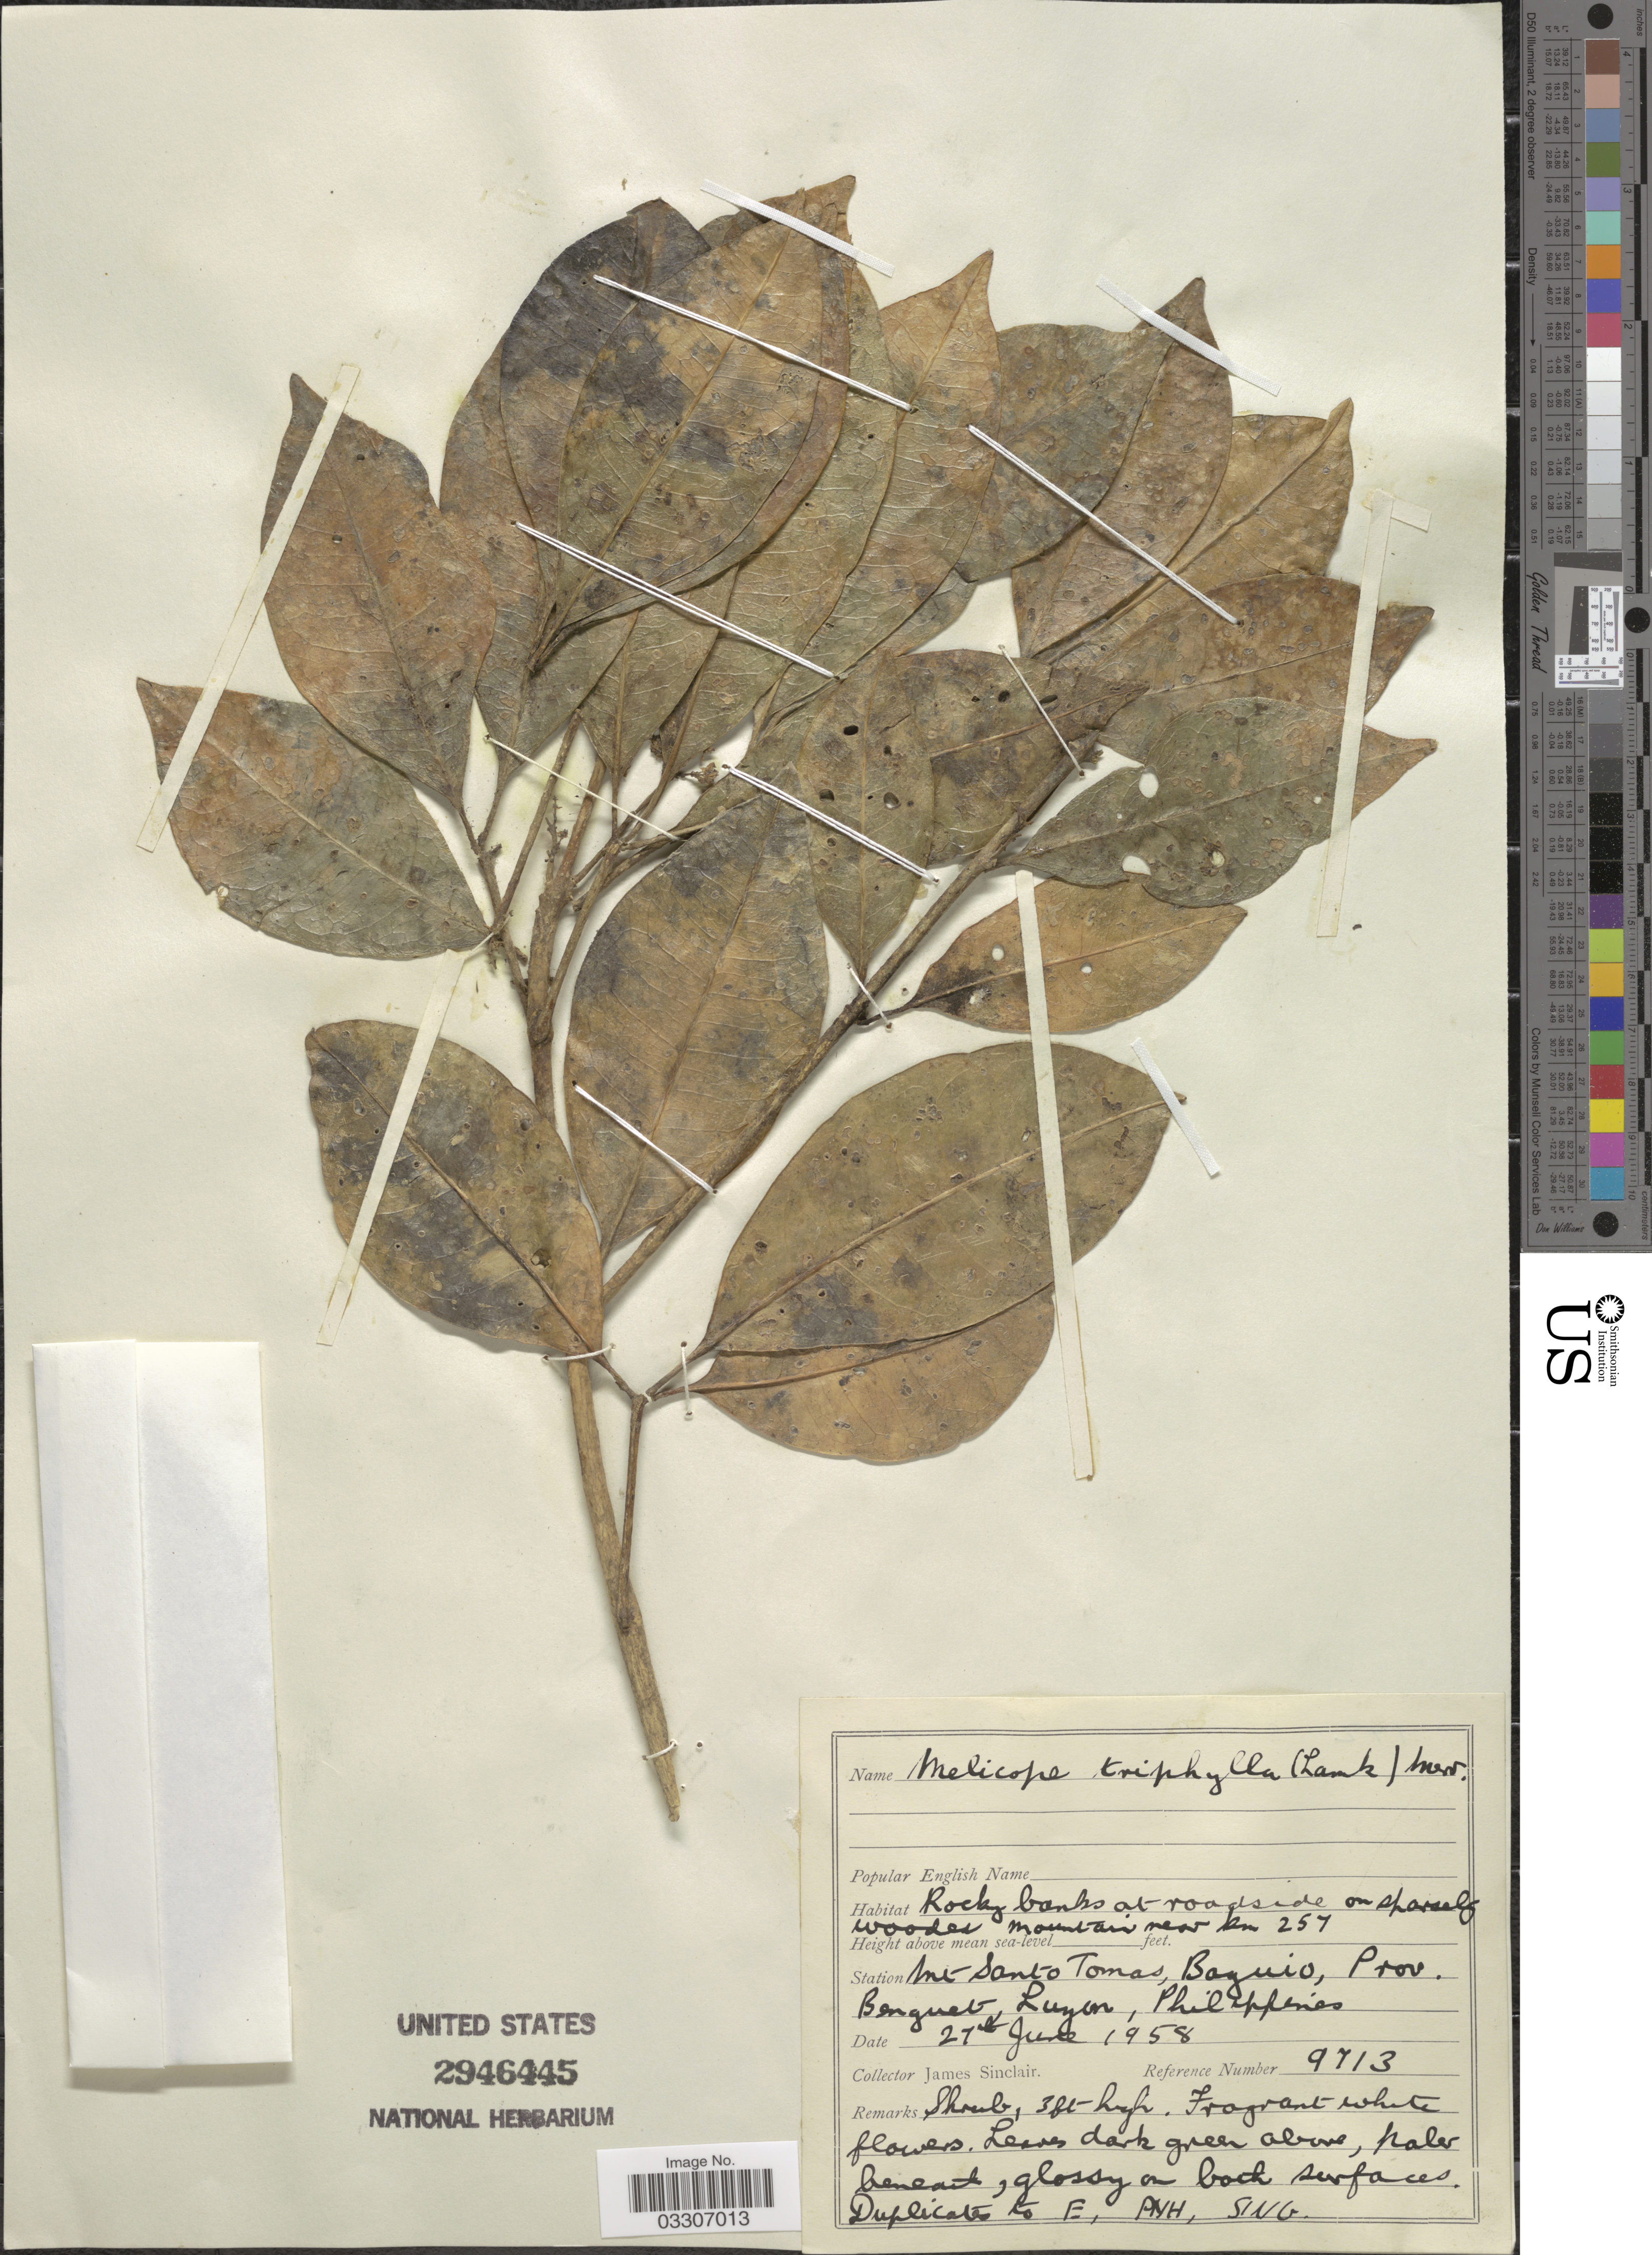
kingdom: Plantae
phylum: Tracheophyta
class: Magnoliopsida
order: Sapindales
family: Rutaceae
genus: Melicope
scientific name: Melicope triphylla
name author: (Lam.) Merr.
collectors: J. Sinclair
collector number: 9713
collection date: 1958-06-27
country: Philippines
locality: Station Mt Santo Tomas, Baguio, Prov. Benguet, Luzon.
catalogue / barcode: US 2946445